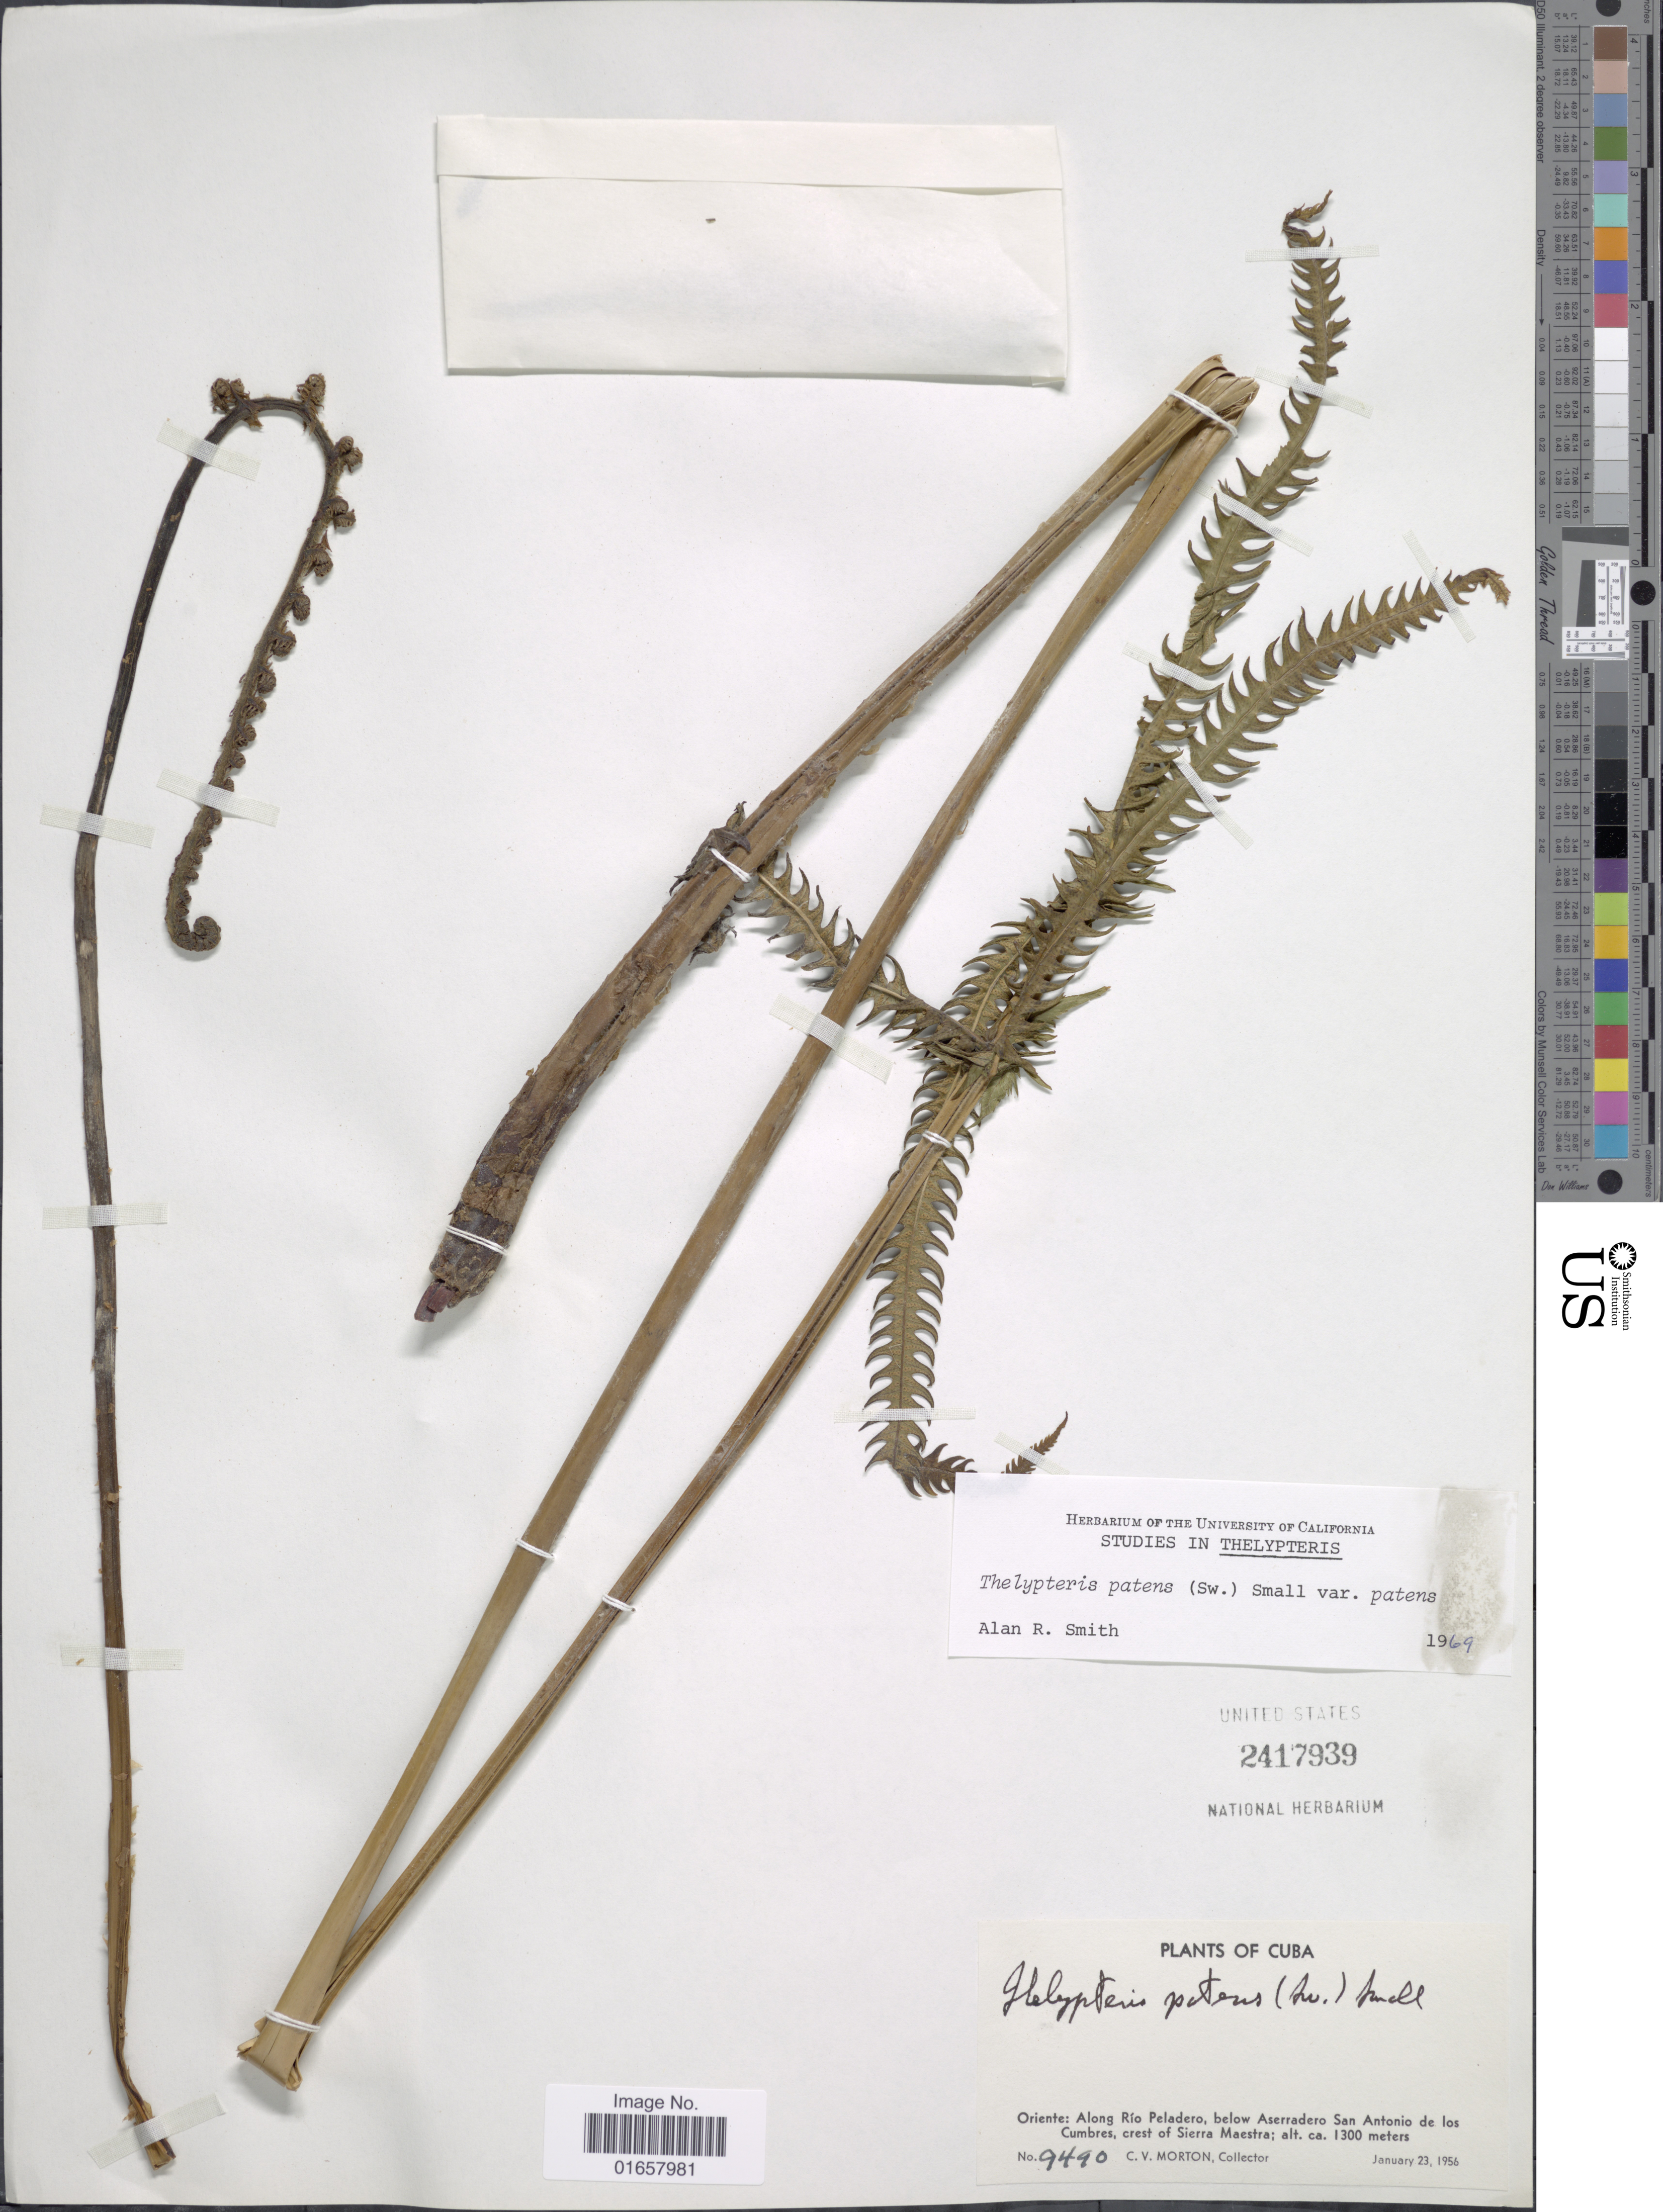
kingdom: Plantae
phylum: Tracheophyta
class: Polypodiopsida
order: Polypodiales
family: Thelypteridaceae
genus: Christella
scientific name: Christella patens var. patens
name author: (Sw.) Holttum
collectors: C. V. Morton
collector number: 9490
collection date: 1956-01-23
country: Cuba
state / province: Oriente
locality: Cuba, Oriente: along Río Peladero, below Aserradero San Antonio de los Cumbres, crest of Sierra Maestra.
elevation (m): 1300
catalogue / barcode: US 2417939